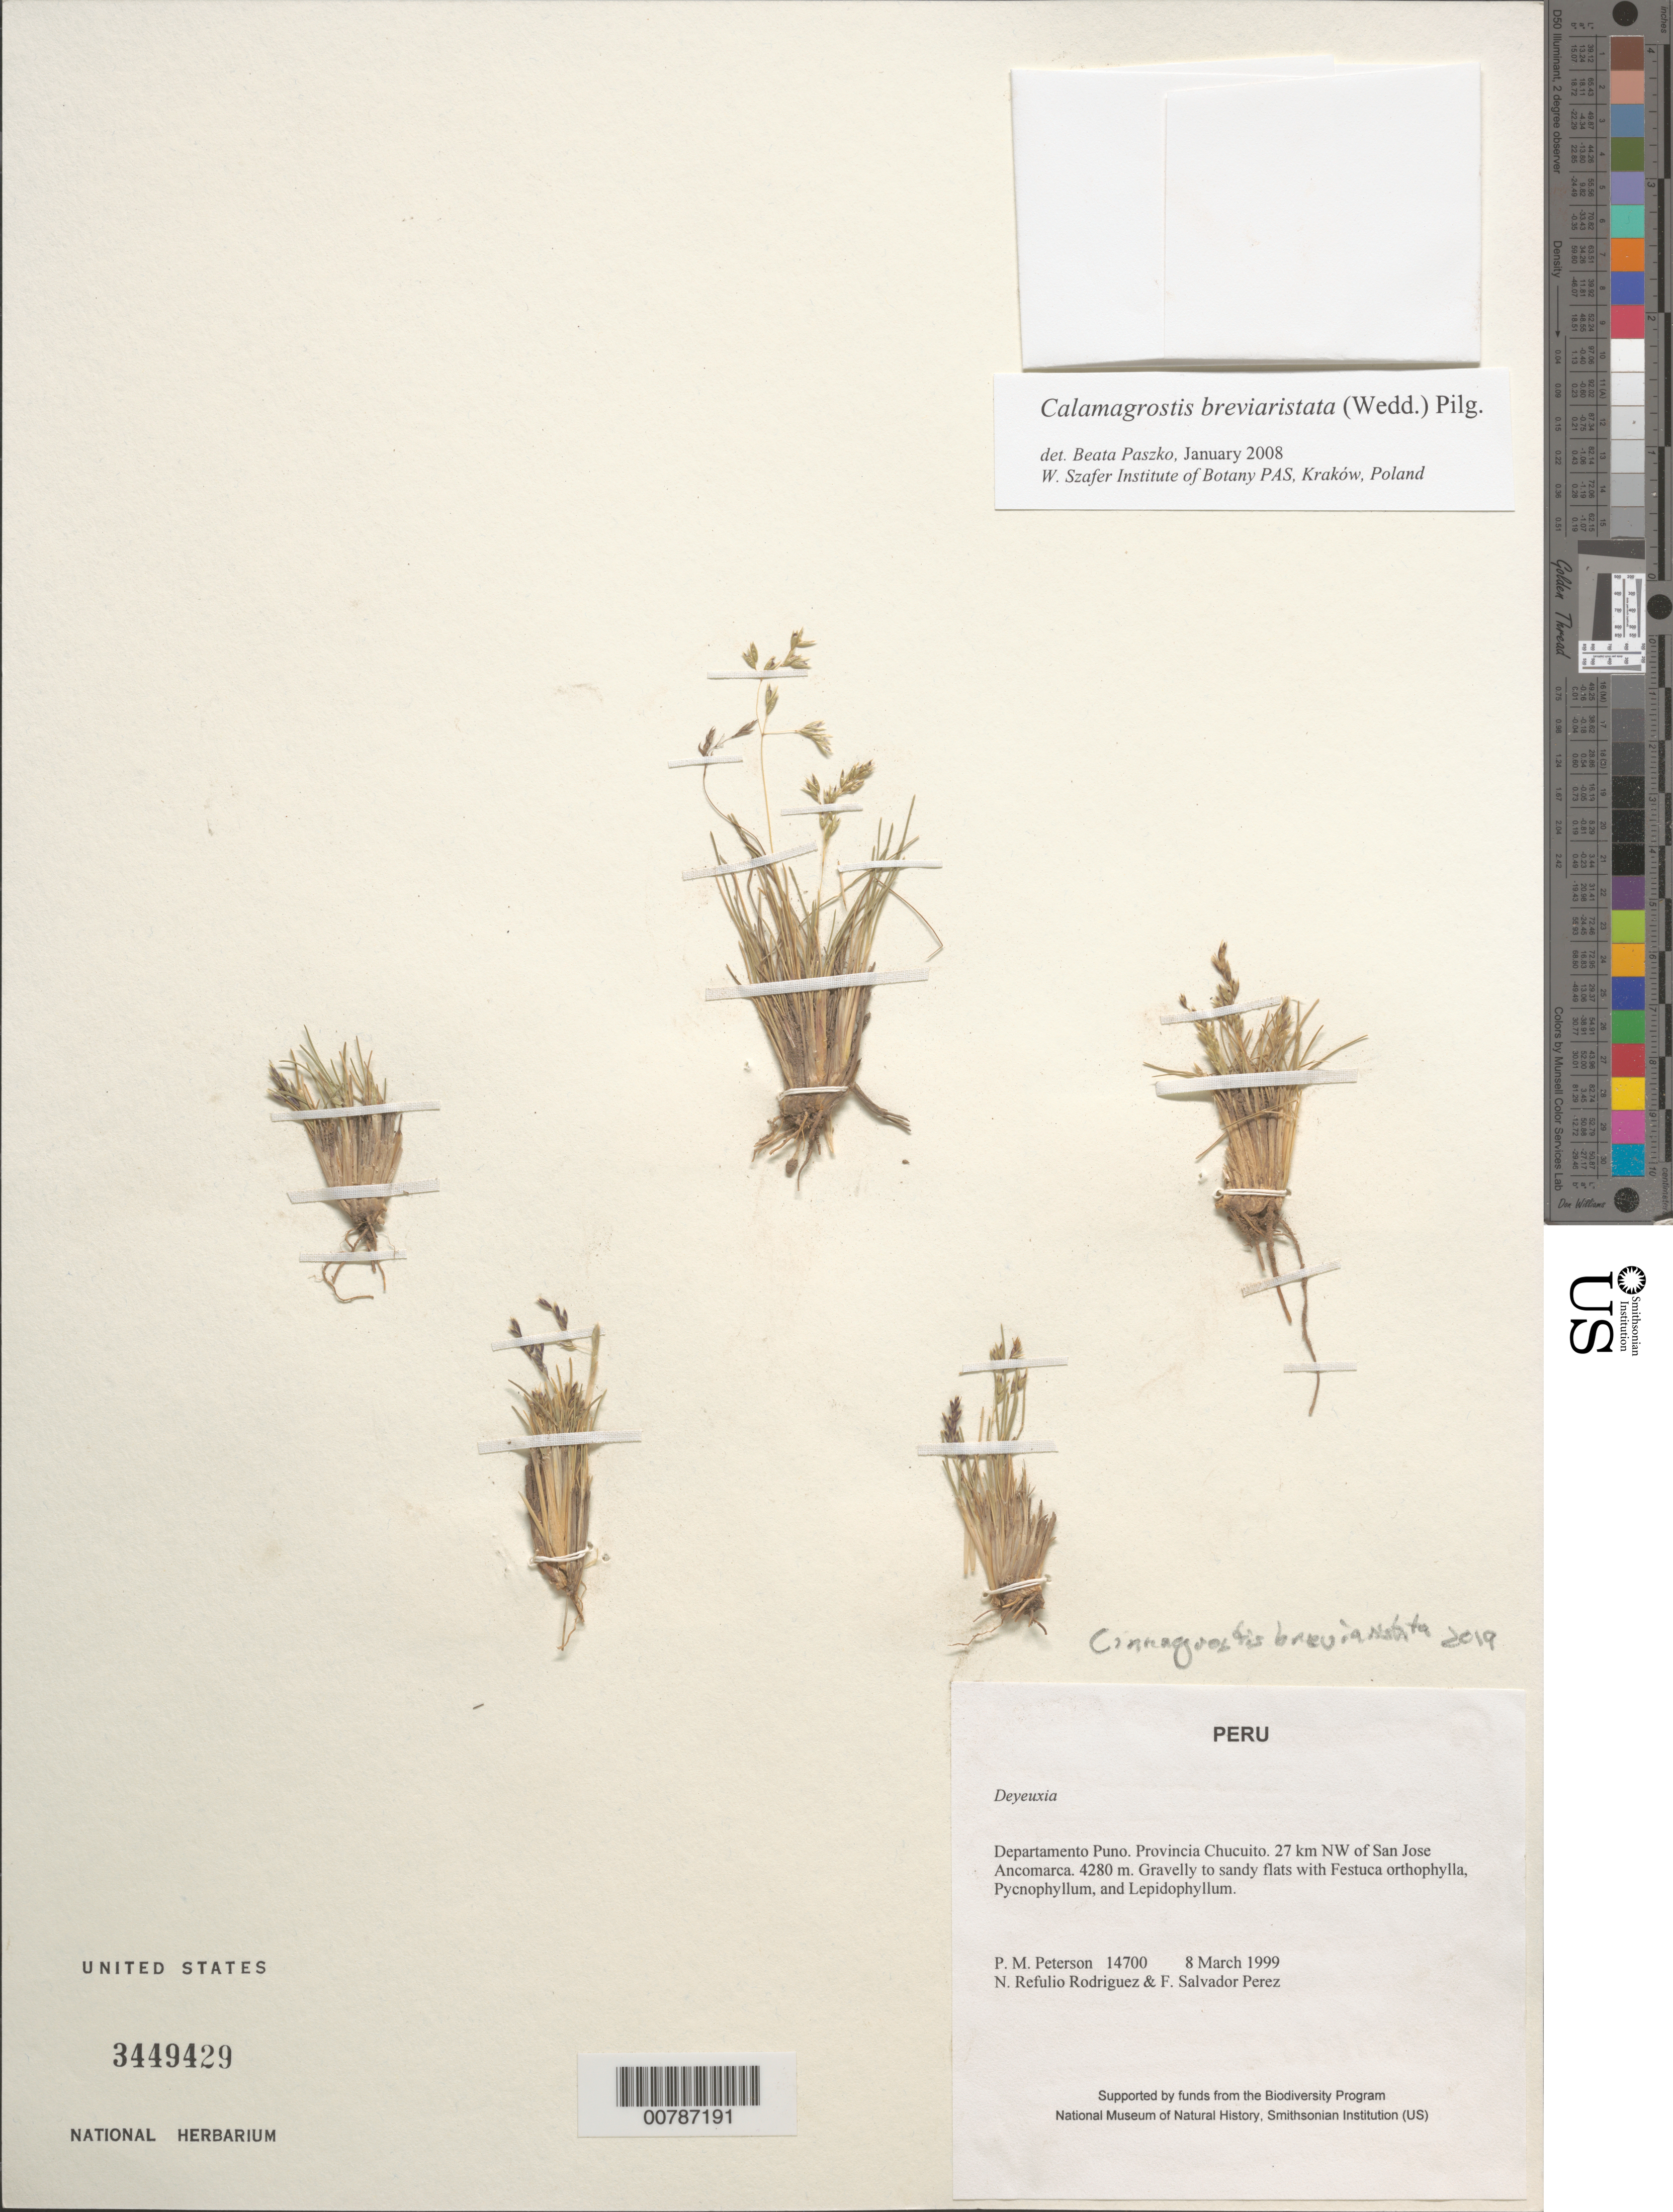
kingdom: Plantae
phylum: Tracheophyta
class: Liliopsida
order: Poales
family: Poaceae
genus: Cinnagrostis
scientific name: Cinnagrostis breviaristata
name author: (Wedd.) P.M. Peterson et al.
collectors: P. M. Peterson, N. Refulio-Rodríguez & F. Salvador Perez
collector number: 14700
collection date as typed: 08 Mar 1999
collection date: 1999-03-08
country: Peru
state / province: Puno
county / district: Chucuito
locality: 27 km NW of San Jose Ancomarca.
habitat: Gravelly to sandy flats with Festuca orthophylla, Pycnophyllum and Lepidophyllum.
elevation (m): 4280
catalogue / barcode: US 3449429